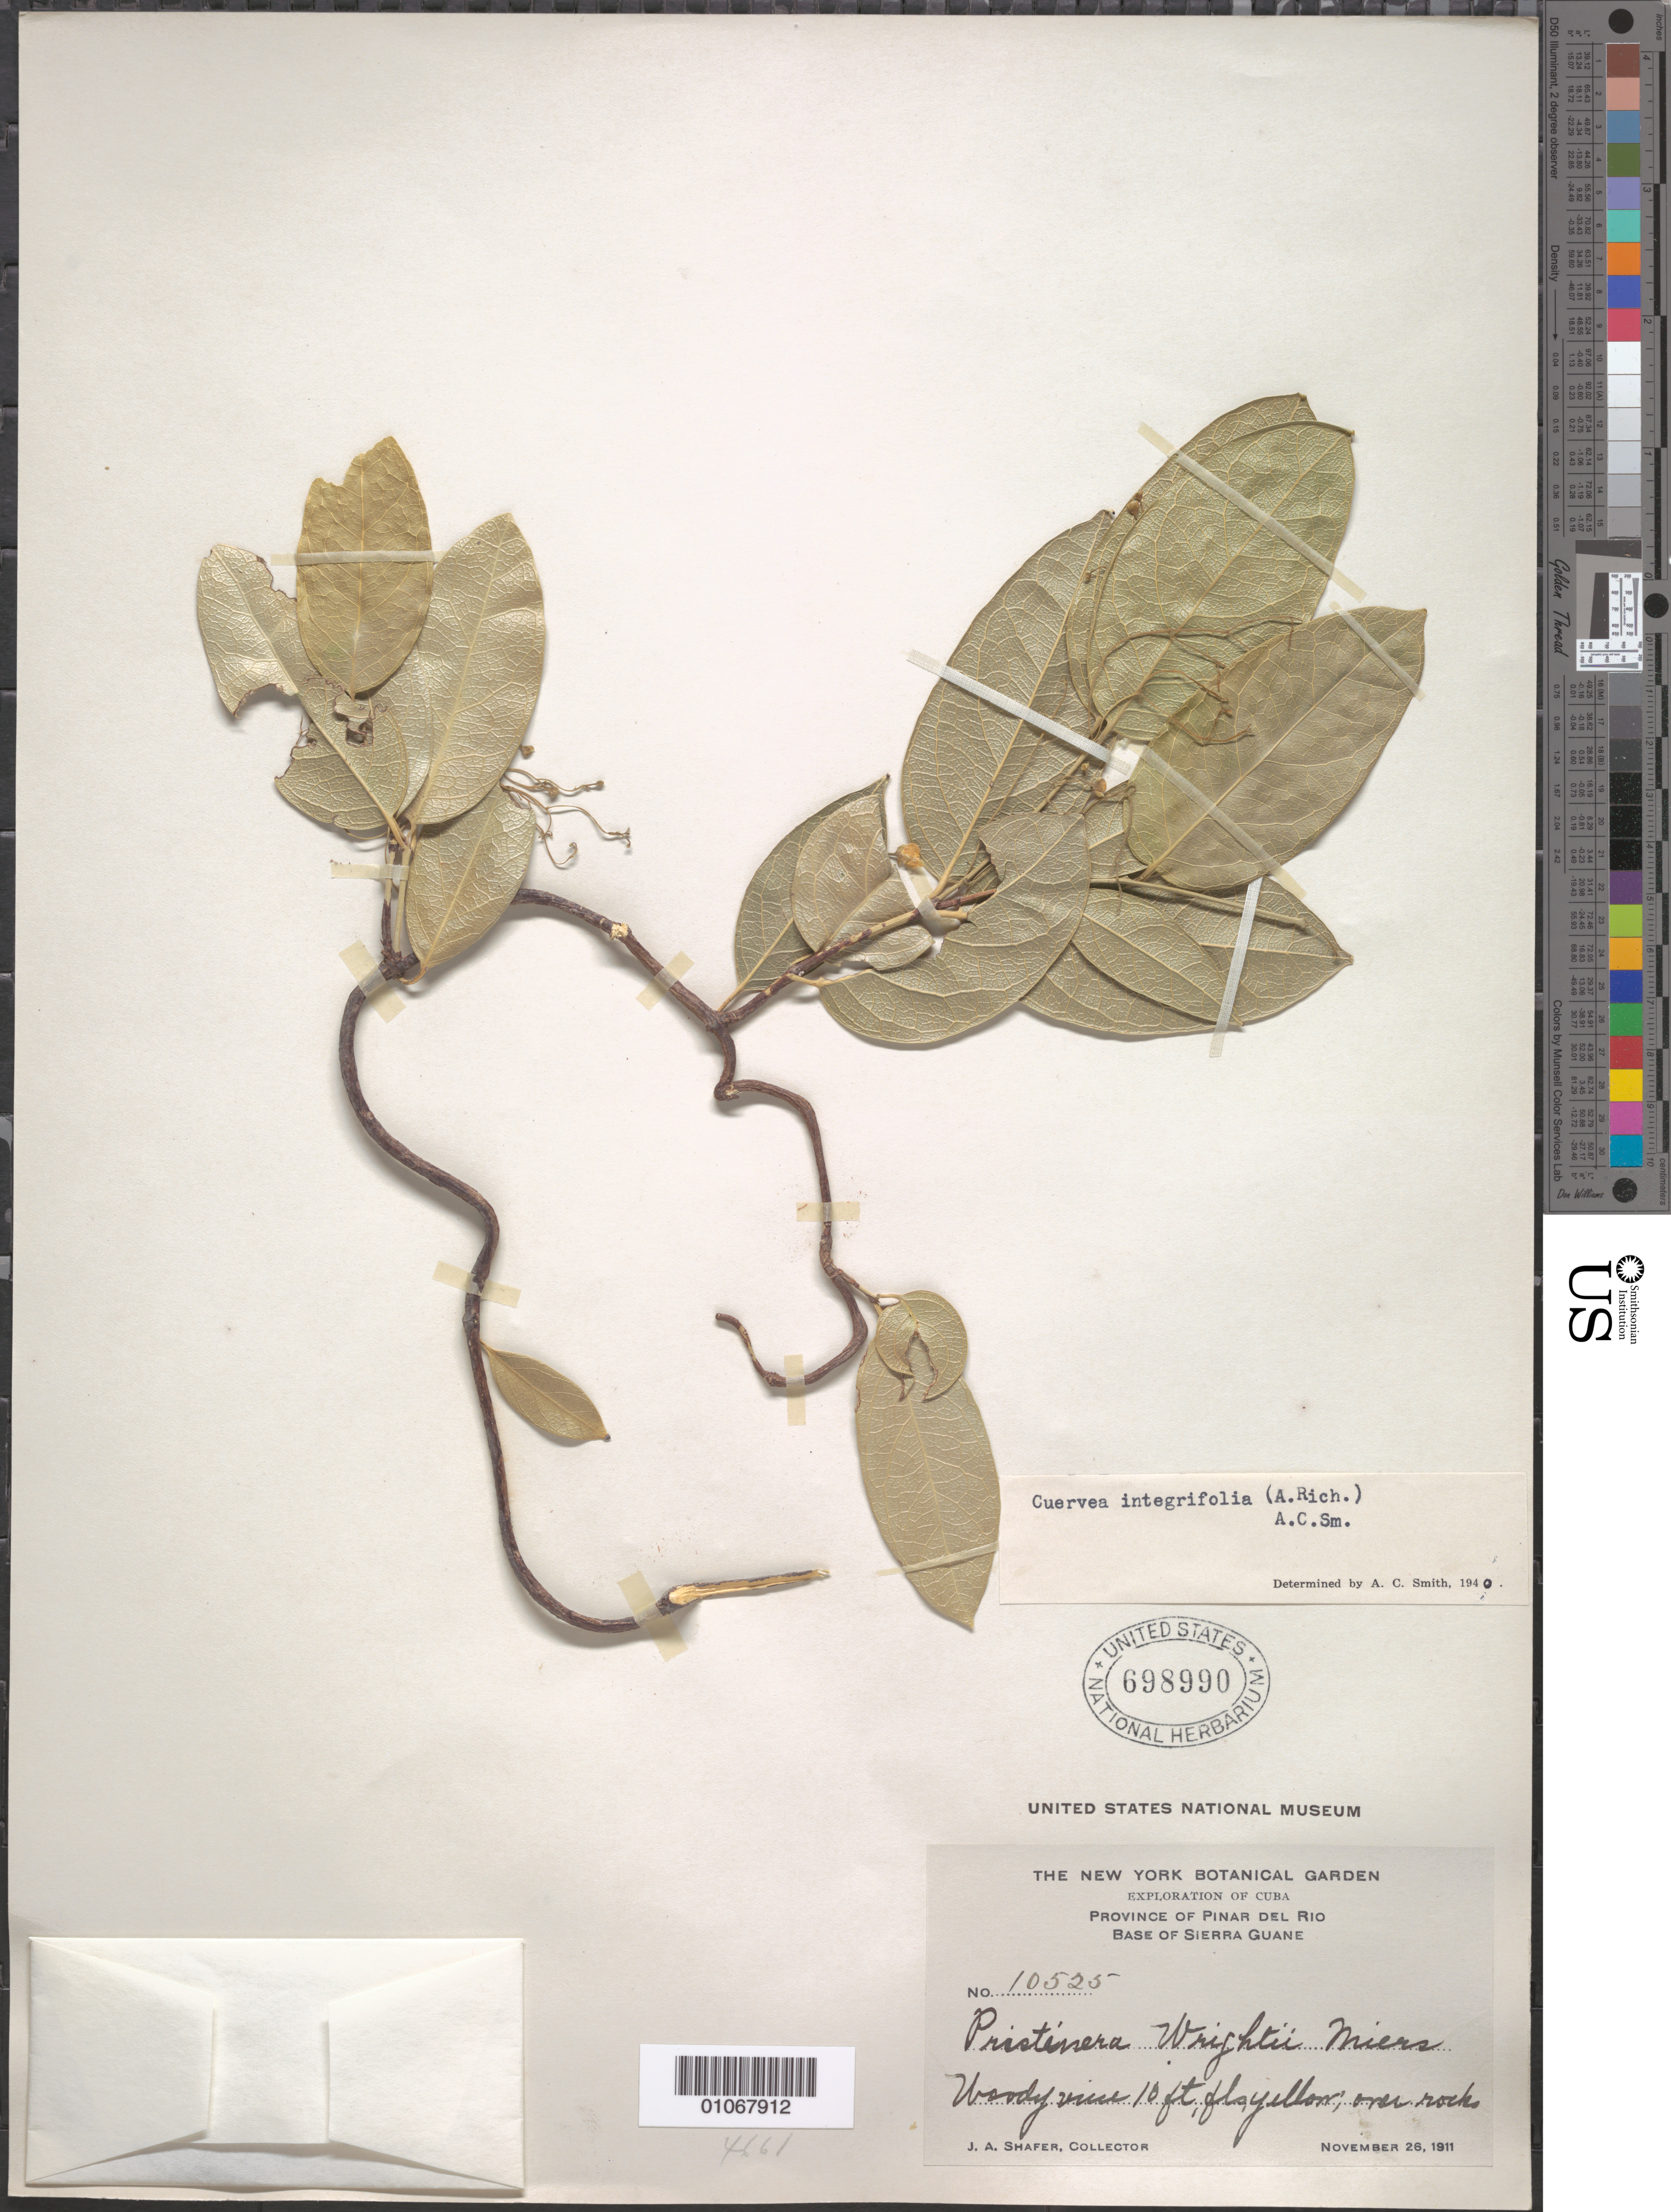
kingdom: Plantae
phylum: Tracheophyta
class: Magnoliopsida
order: Celastrales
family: Celastraceae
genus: Cuervea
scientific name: Cuervea integrifolia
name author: (A. Rich.) A.C. Sm.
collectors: J. A. Shafer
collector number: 10525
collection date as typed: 26 Dec 1911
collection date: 1911-12-26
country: Cuba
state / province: Pinar del Rio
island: Cuba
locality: Base of Sierra Guane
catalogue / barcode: US 698990